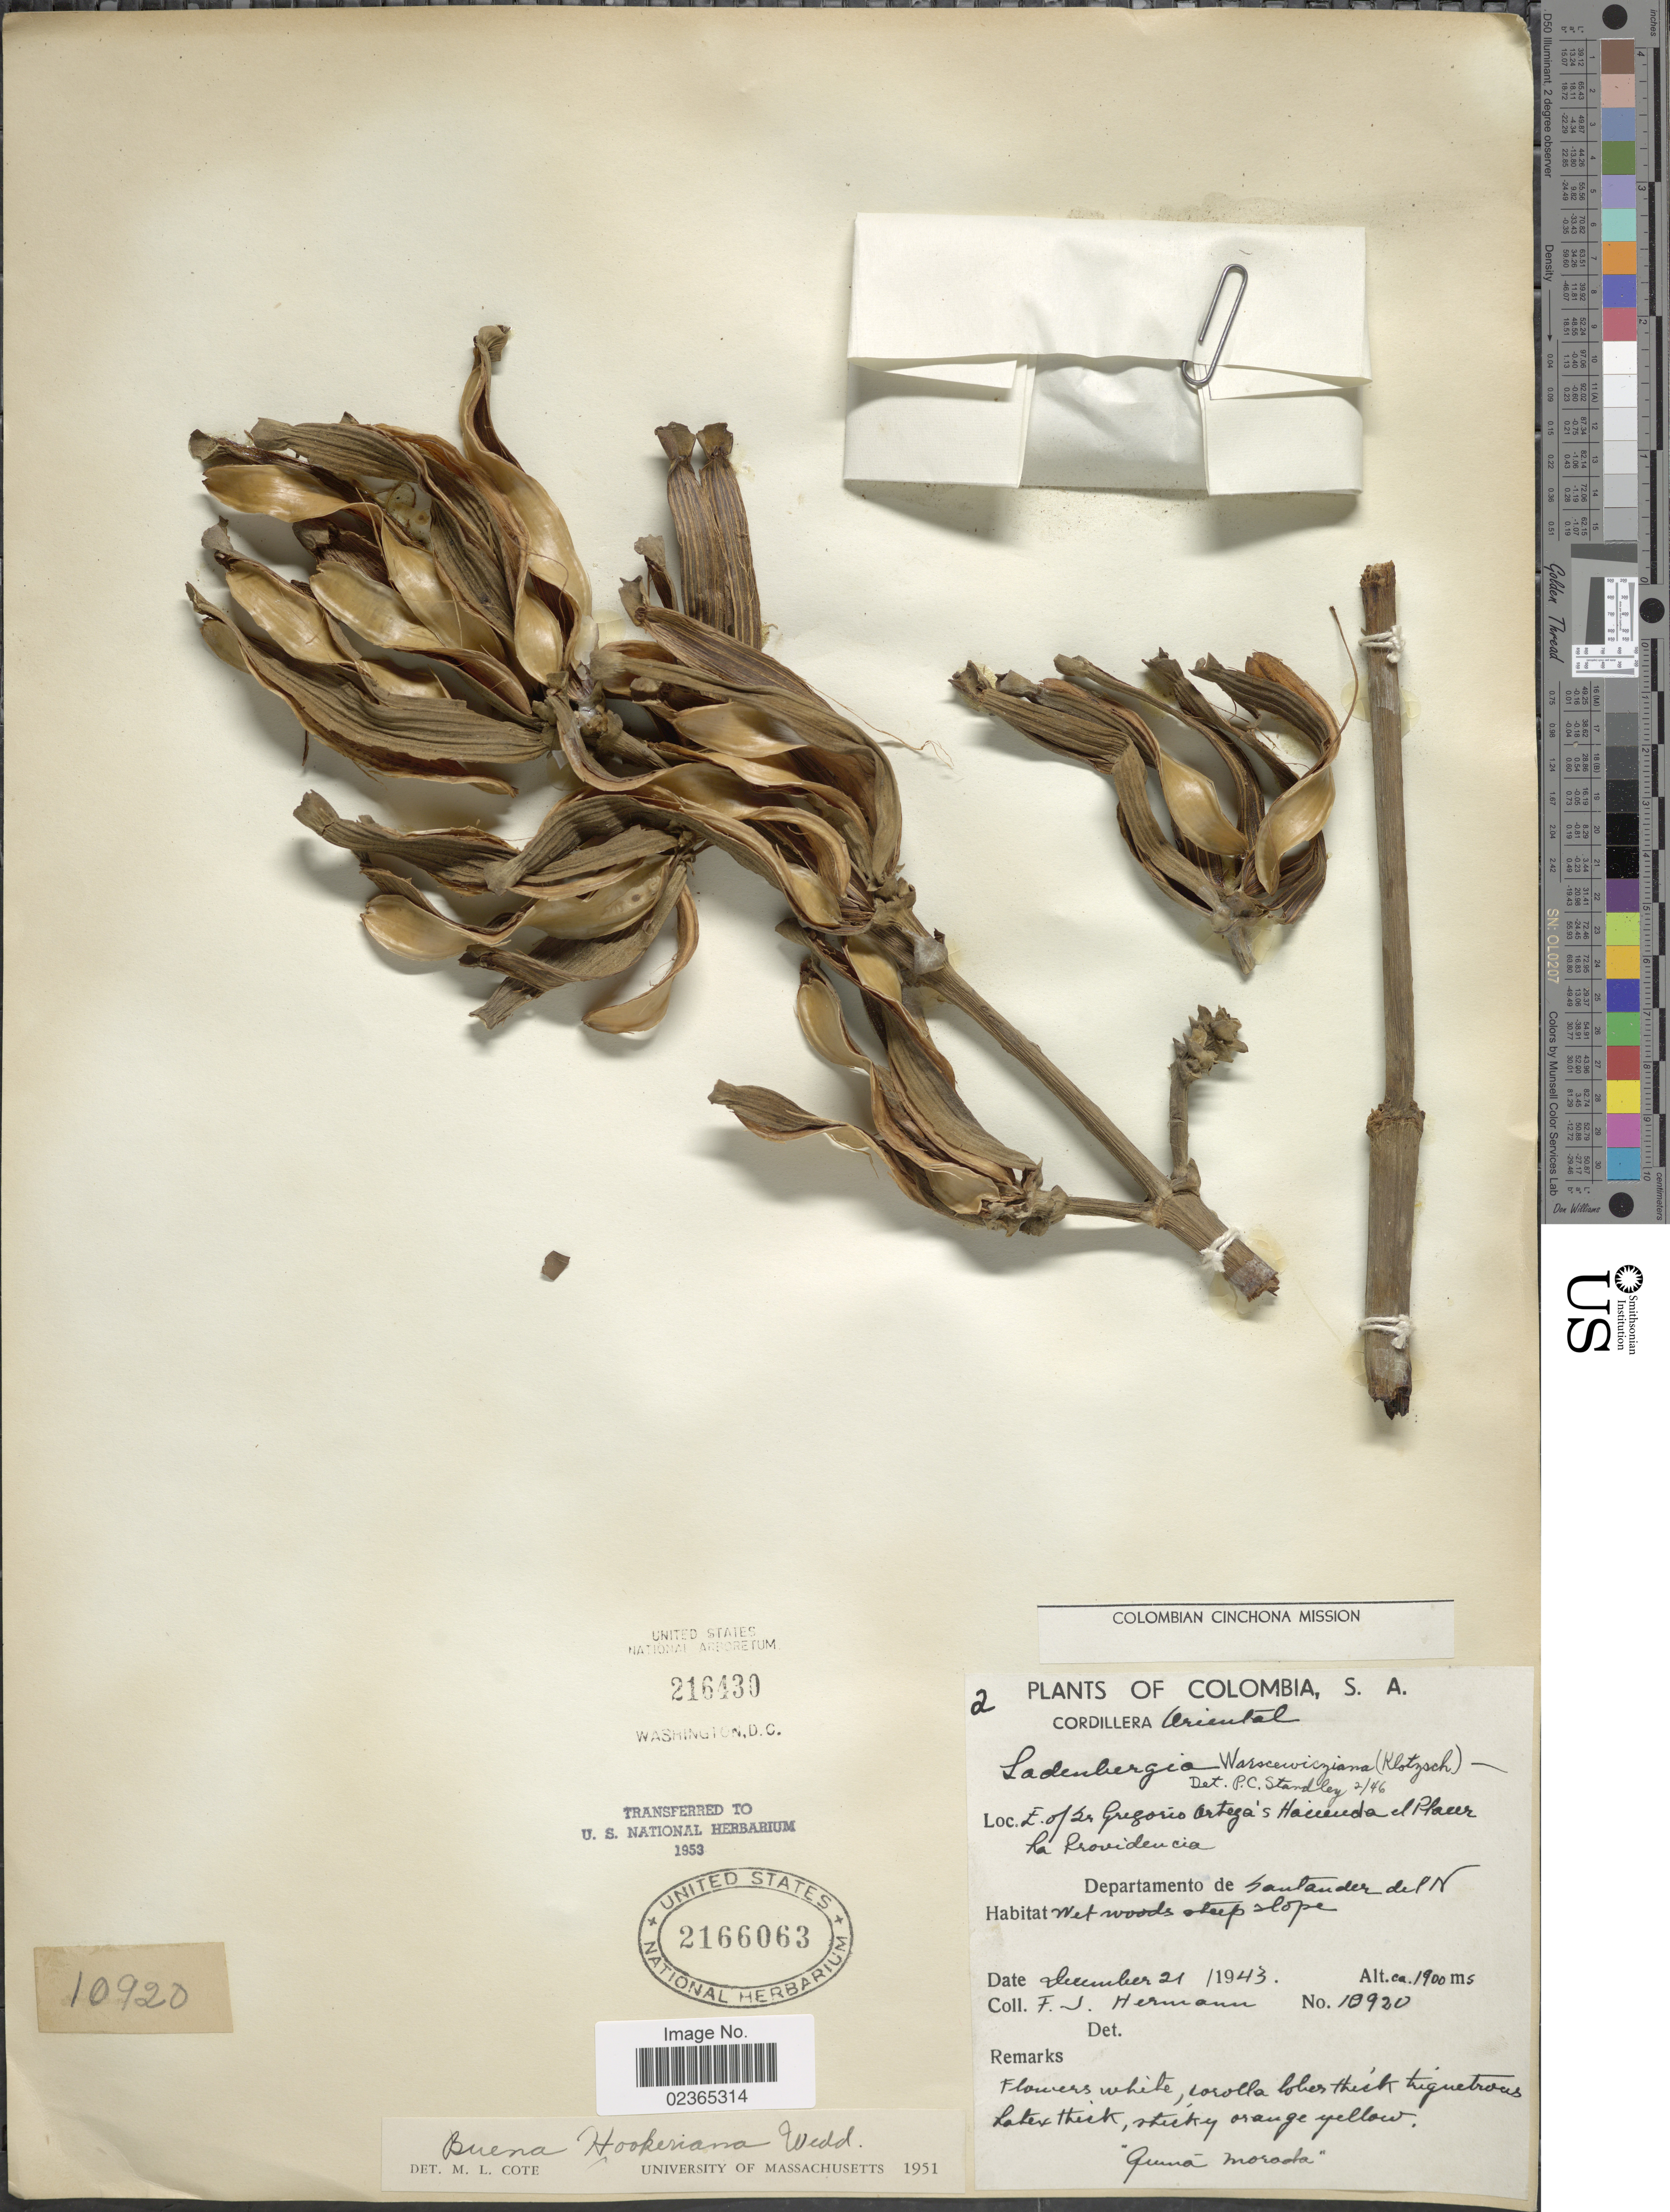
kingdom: Plantae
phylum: Tracheophyta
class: Magnoliopsida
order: Gentianales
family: Rubiaceae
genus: Ladenbergia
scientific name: Ladenbergia hookeriana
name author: (Wedd.) Standl.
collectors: F. J. Hermann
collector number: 10920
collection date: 1943-12-21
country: Colombia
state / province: Santander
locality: Cordillera Oriental, E. of Sr. Gregorio Ortega's Hacienda el Placer La Providencia, Departamento de Santander de PN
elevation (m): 1900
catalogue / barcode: US 2166063